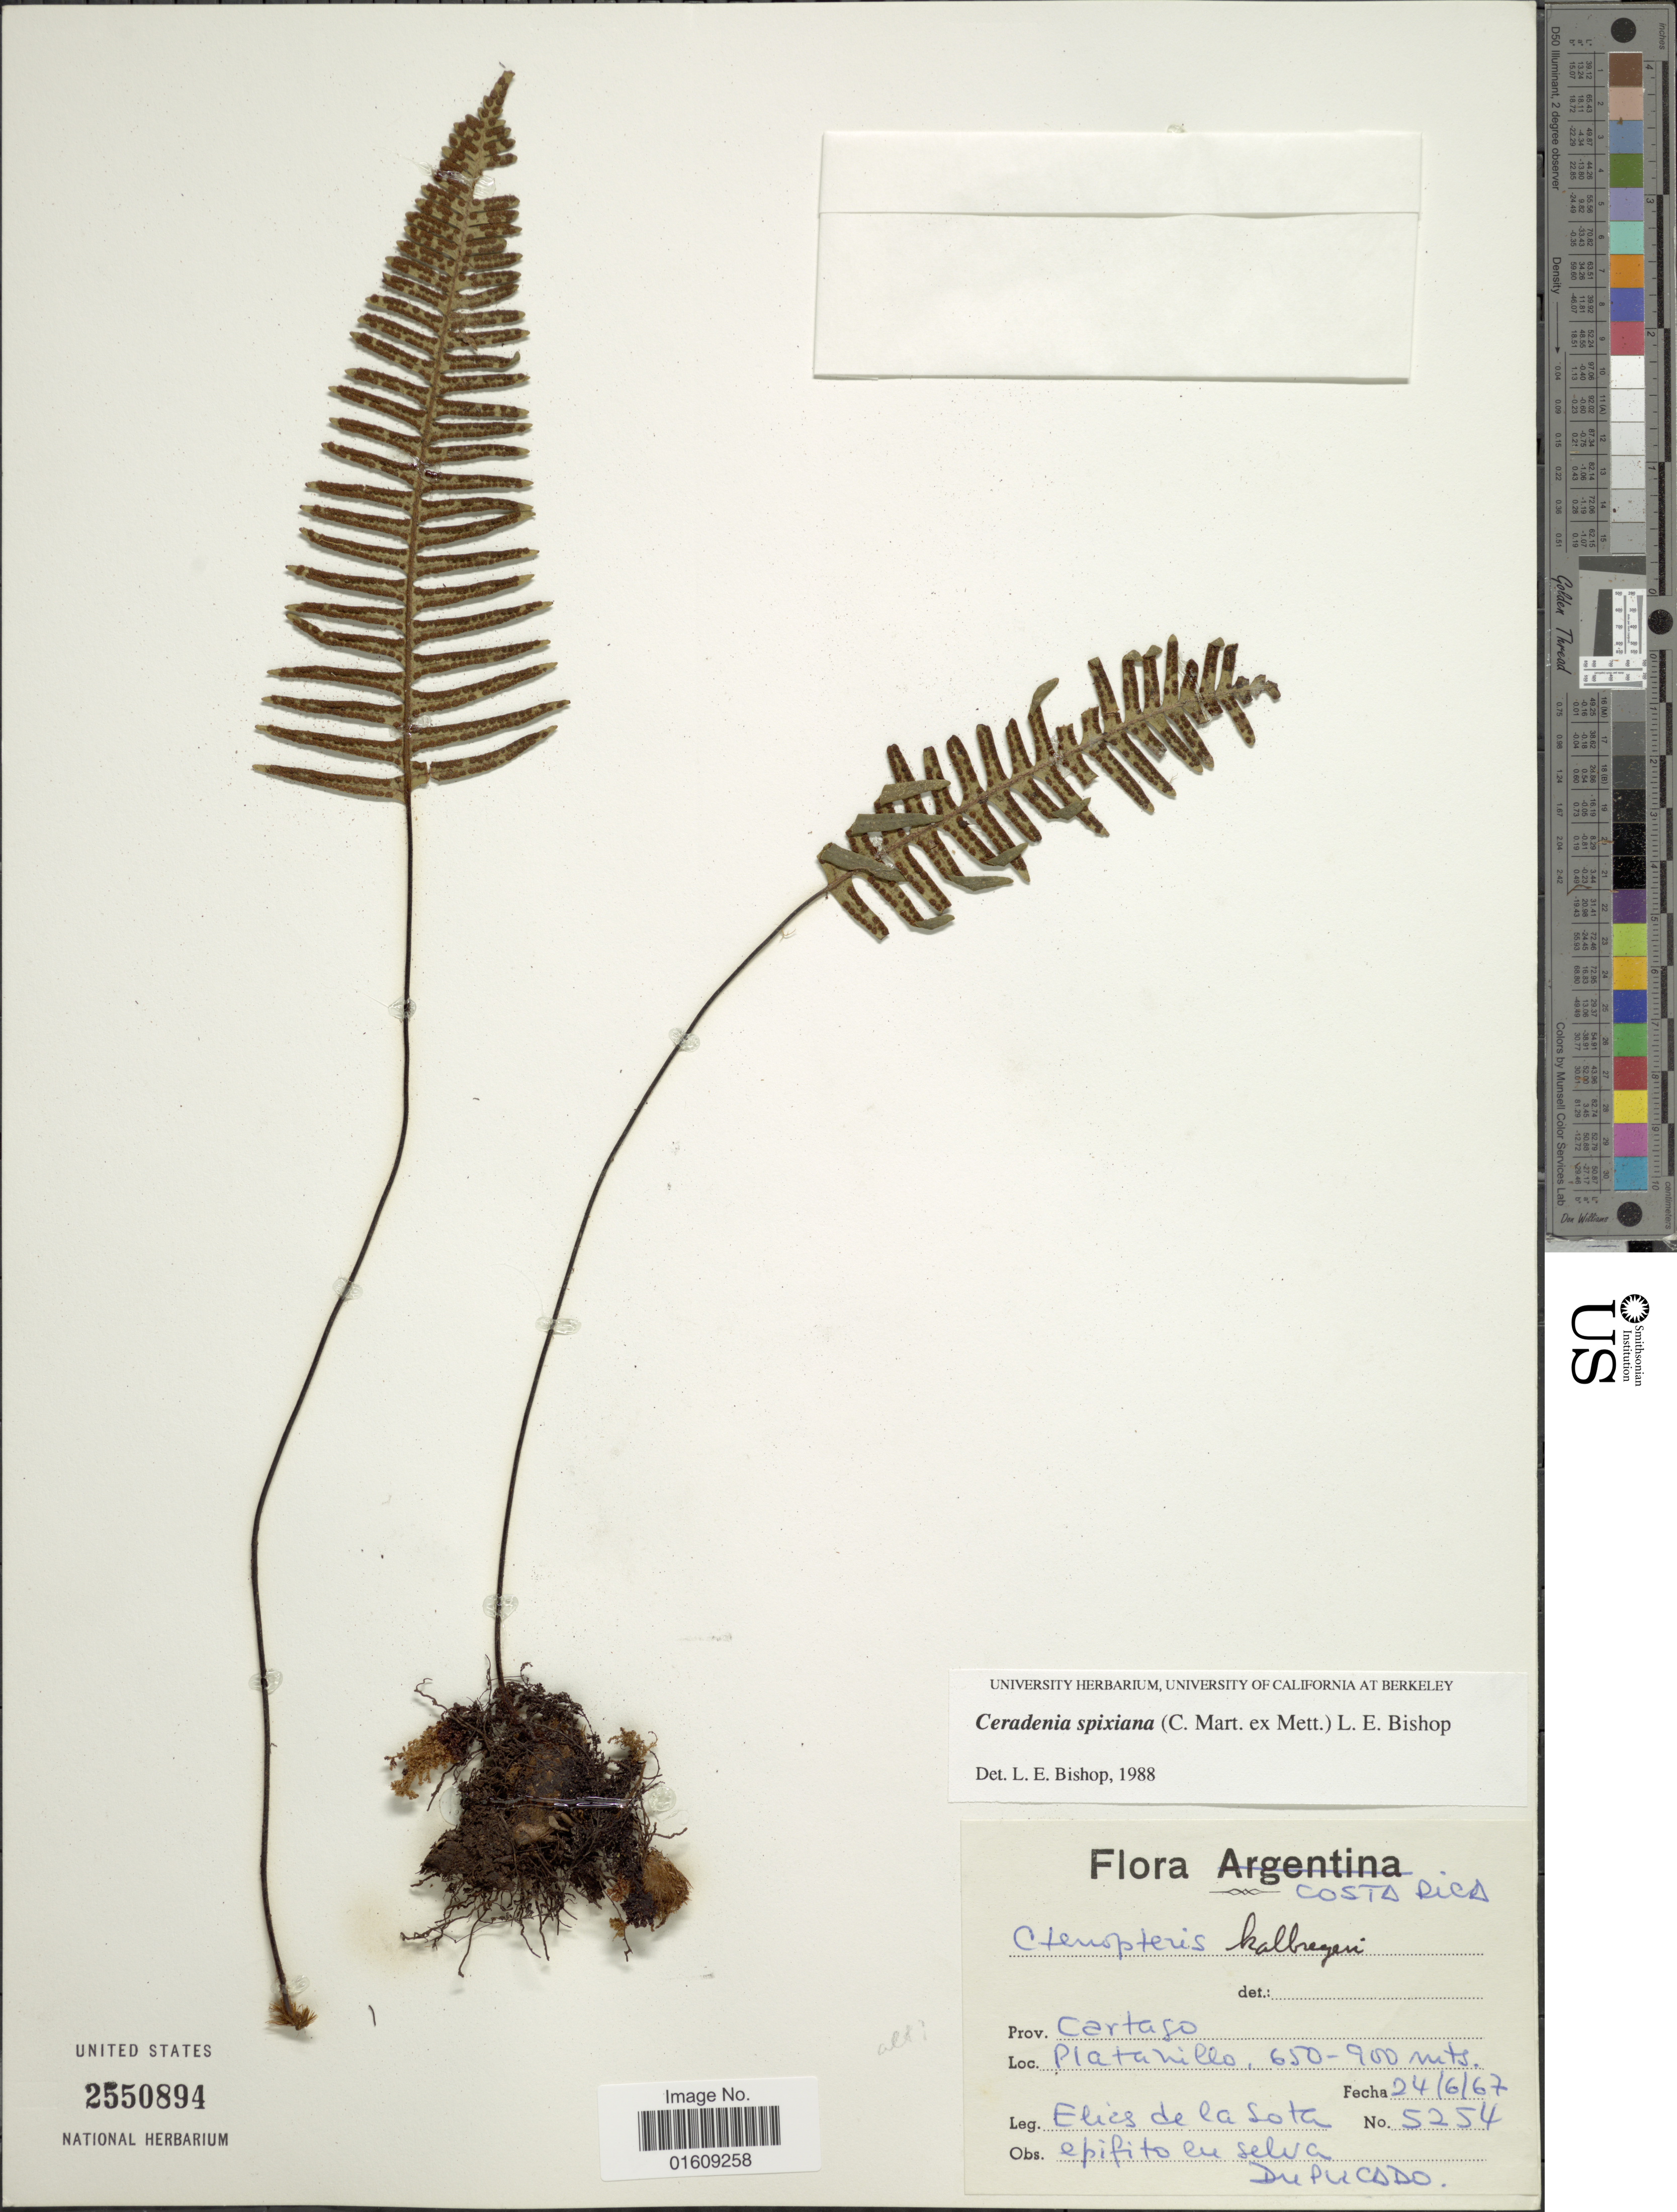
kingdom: Plantae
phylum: Tracheophyta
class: Polypodiopsida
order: Polypodiales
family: Polypodiaceae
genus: Ceradenia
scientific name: Ceradenia spixiana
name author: (Mart. ex Mett.) L.E. Bishop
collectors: E. R. de la Sota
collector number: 5254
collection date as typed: Transcribed d/m/y: 24/6/67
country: Costa Rica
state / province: Cartago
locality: Costa Rica, Prov. Cartago, Platanillo.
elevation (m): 650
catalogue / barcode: US 2550894